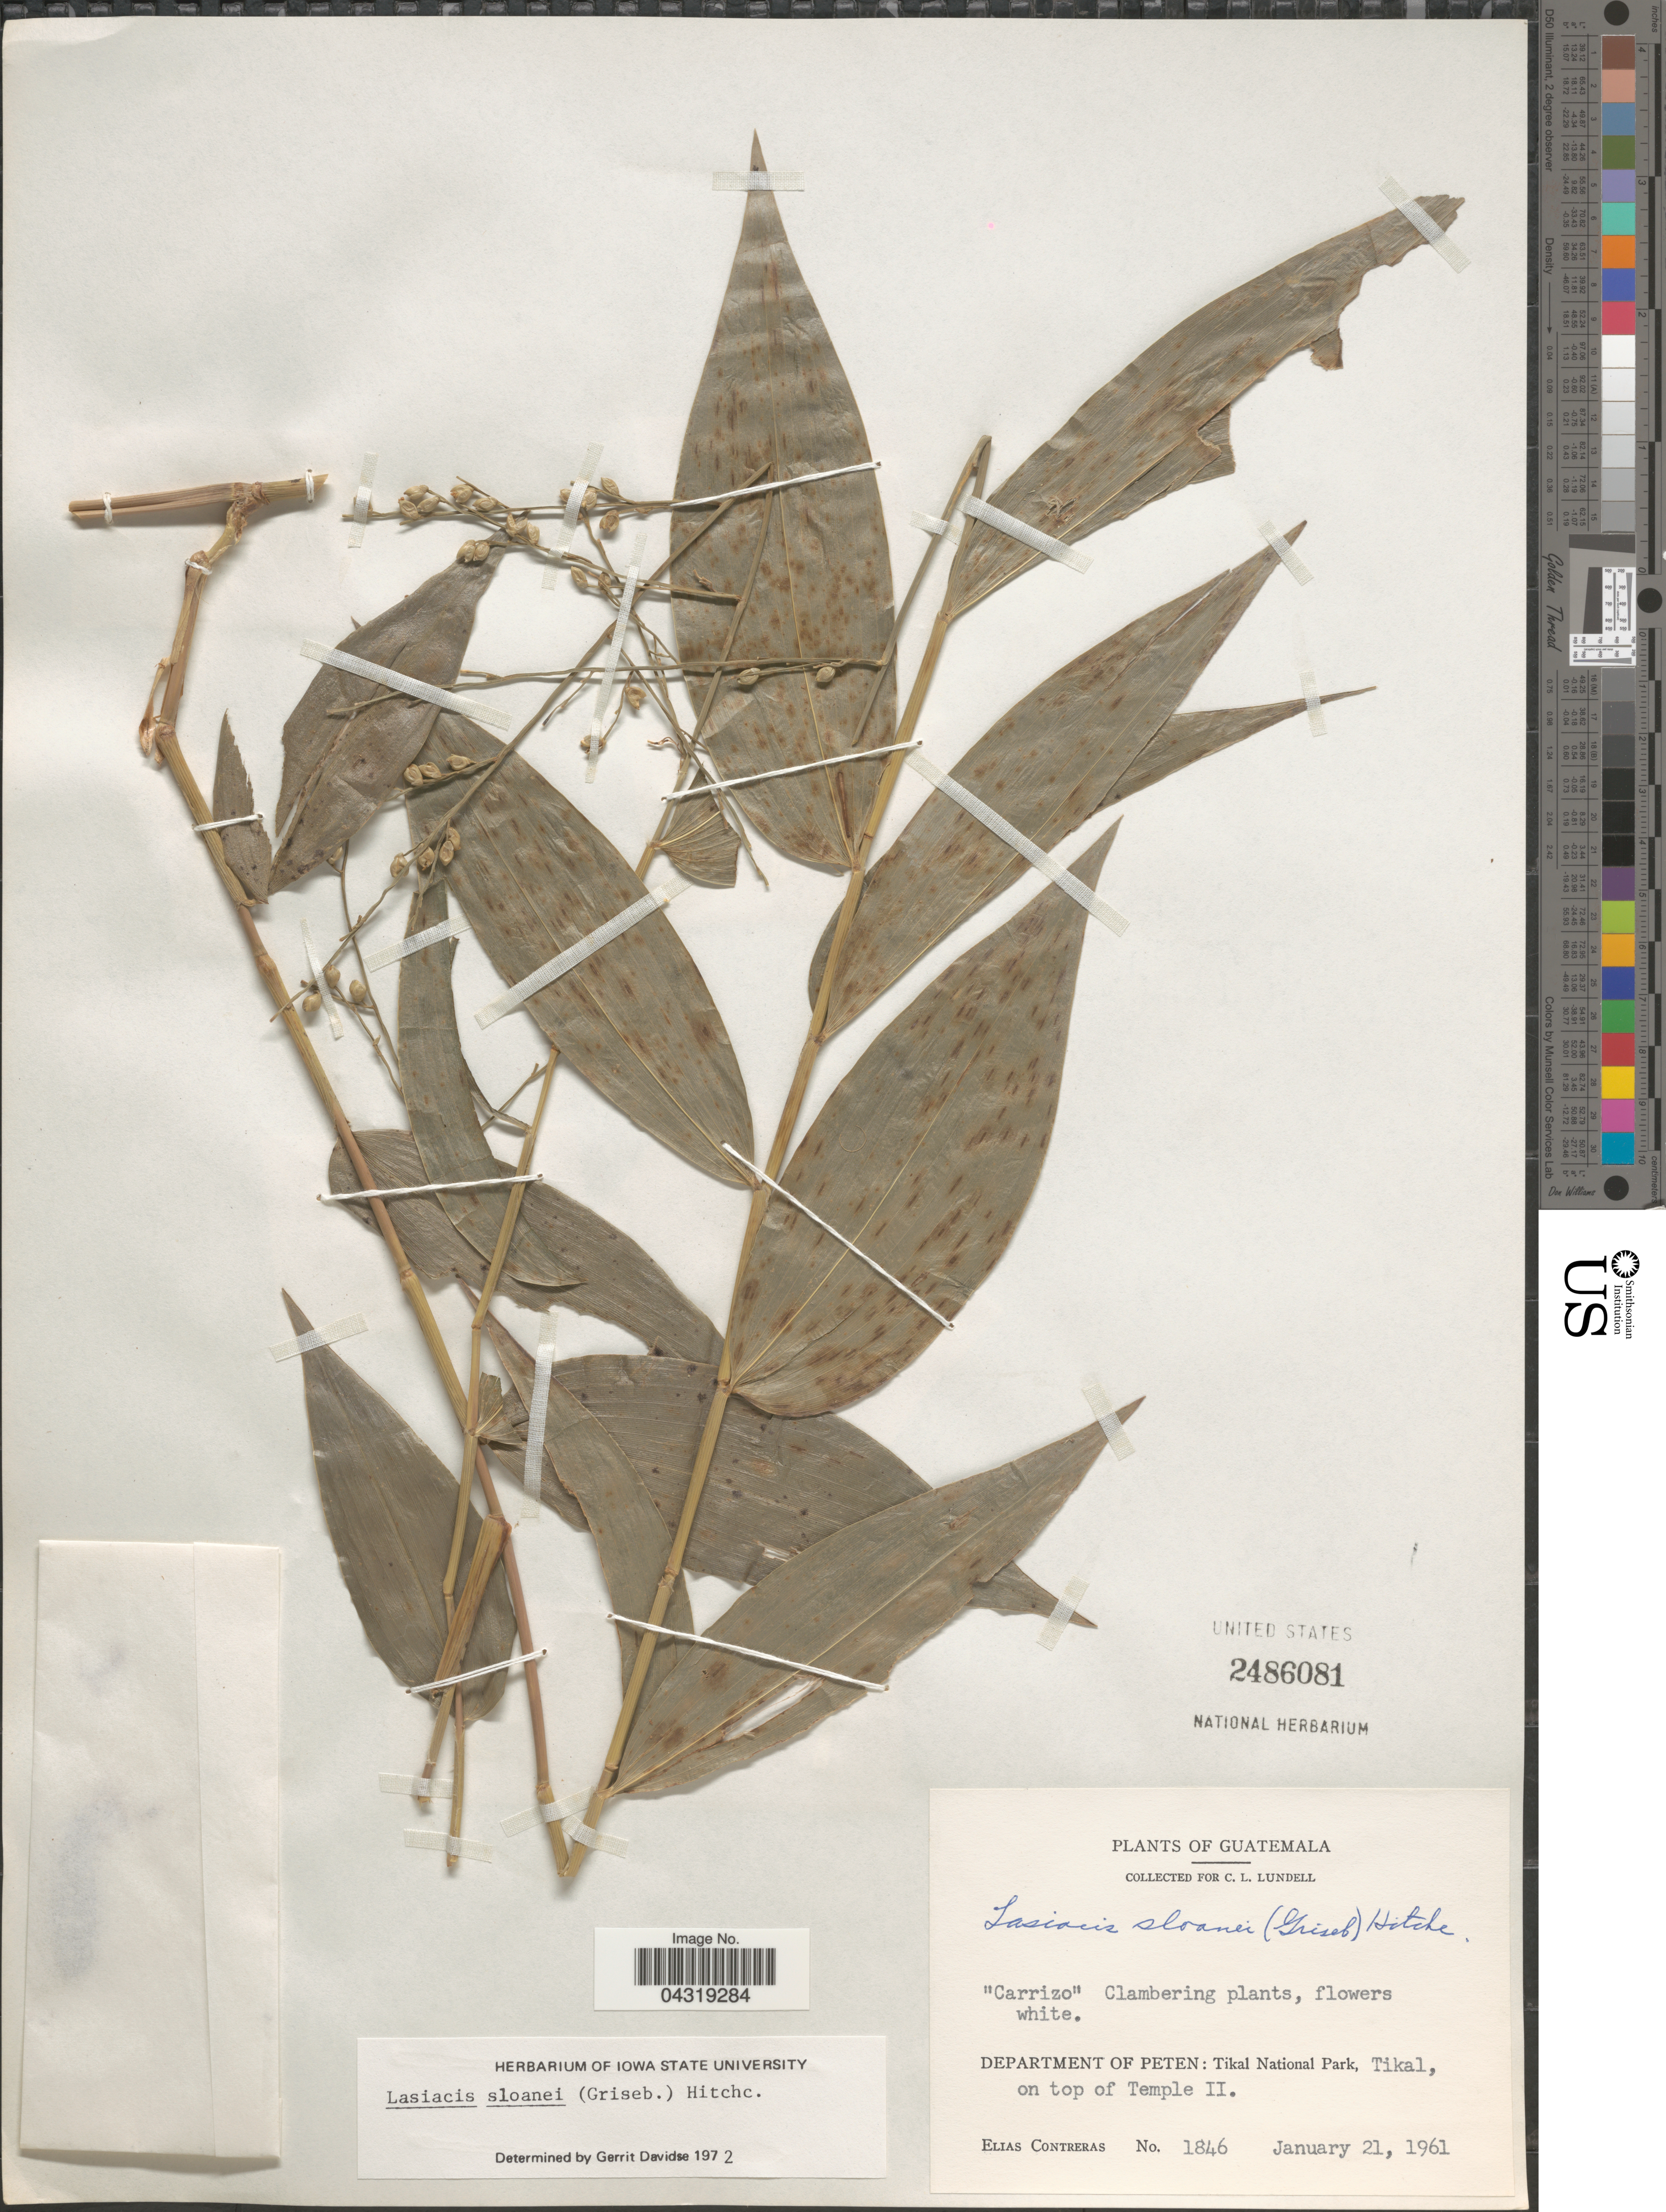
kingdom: Plantae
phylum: Tracheophyta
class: Liliopsida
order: Poales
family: Poaceae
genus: Lasiacis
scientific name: Lasiacis sloanei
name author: (Griseb.) Hitchc.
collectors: E. Contreras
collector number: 1846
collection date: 1961-01-21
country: Guatemala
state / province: El Peten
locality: Department of Peten: Tikal National Park, Tikal, on top of Temple II.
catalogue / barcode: US 2486081